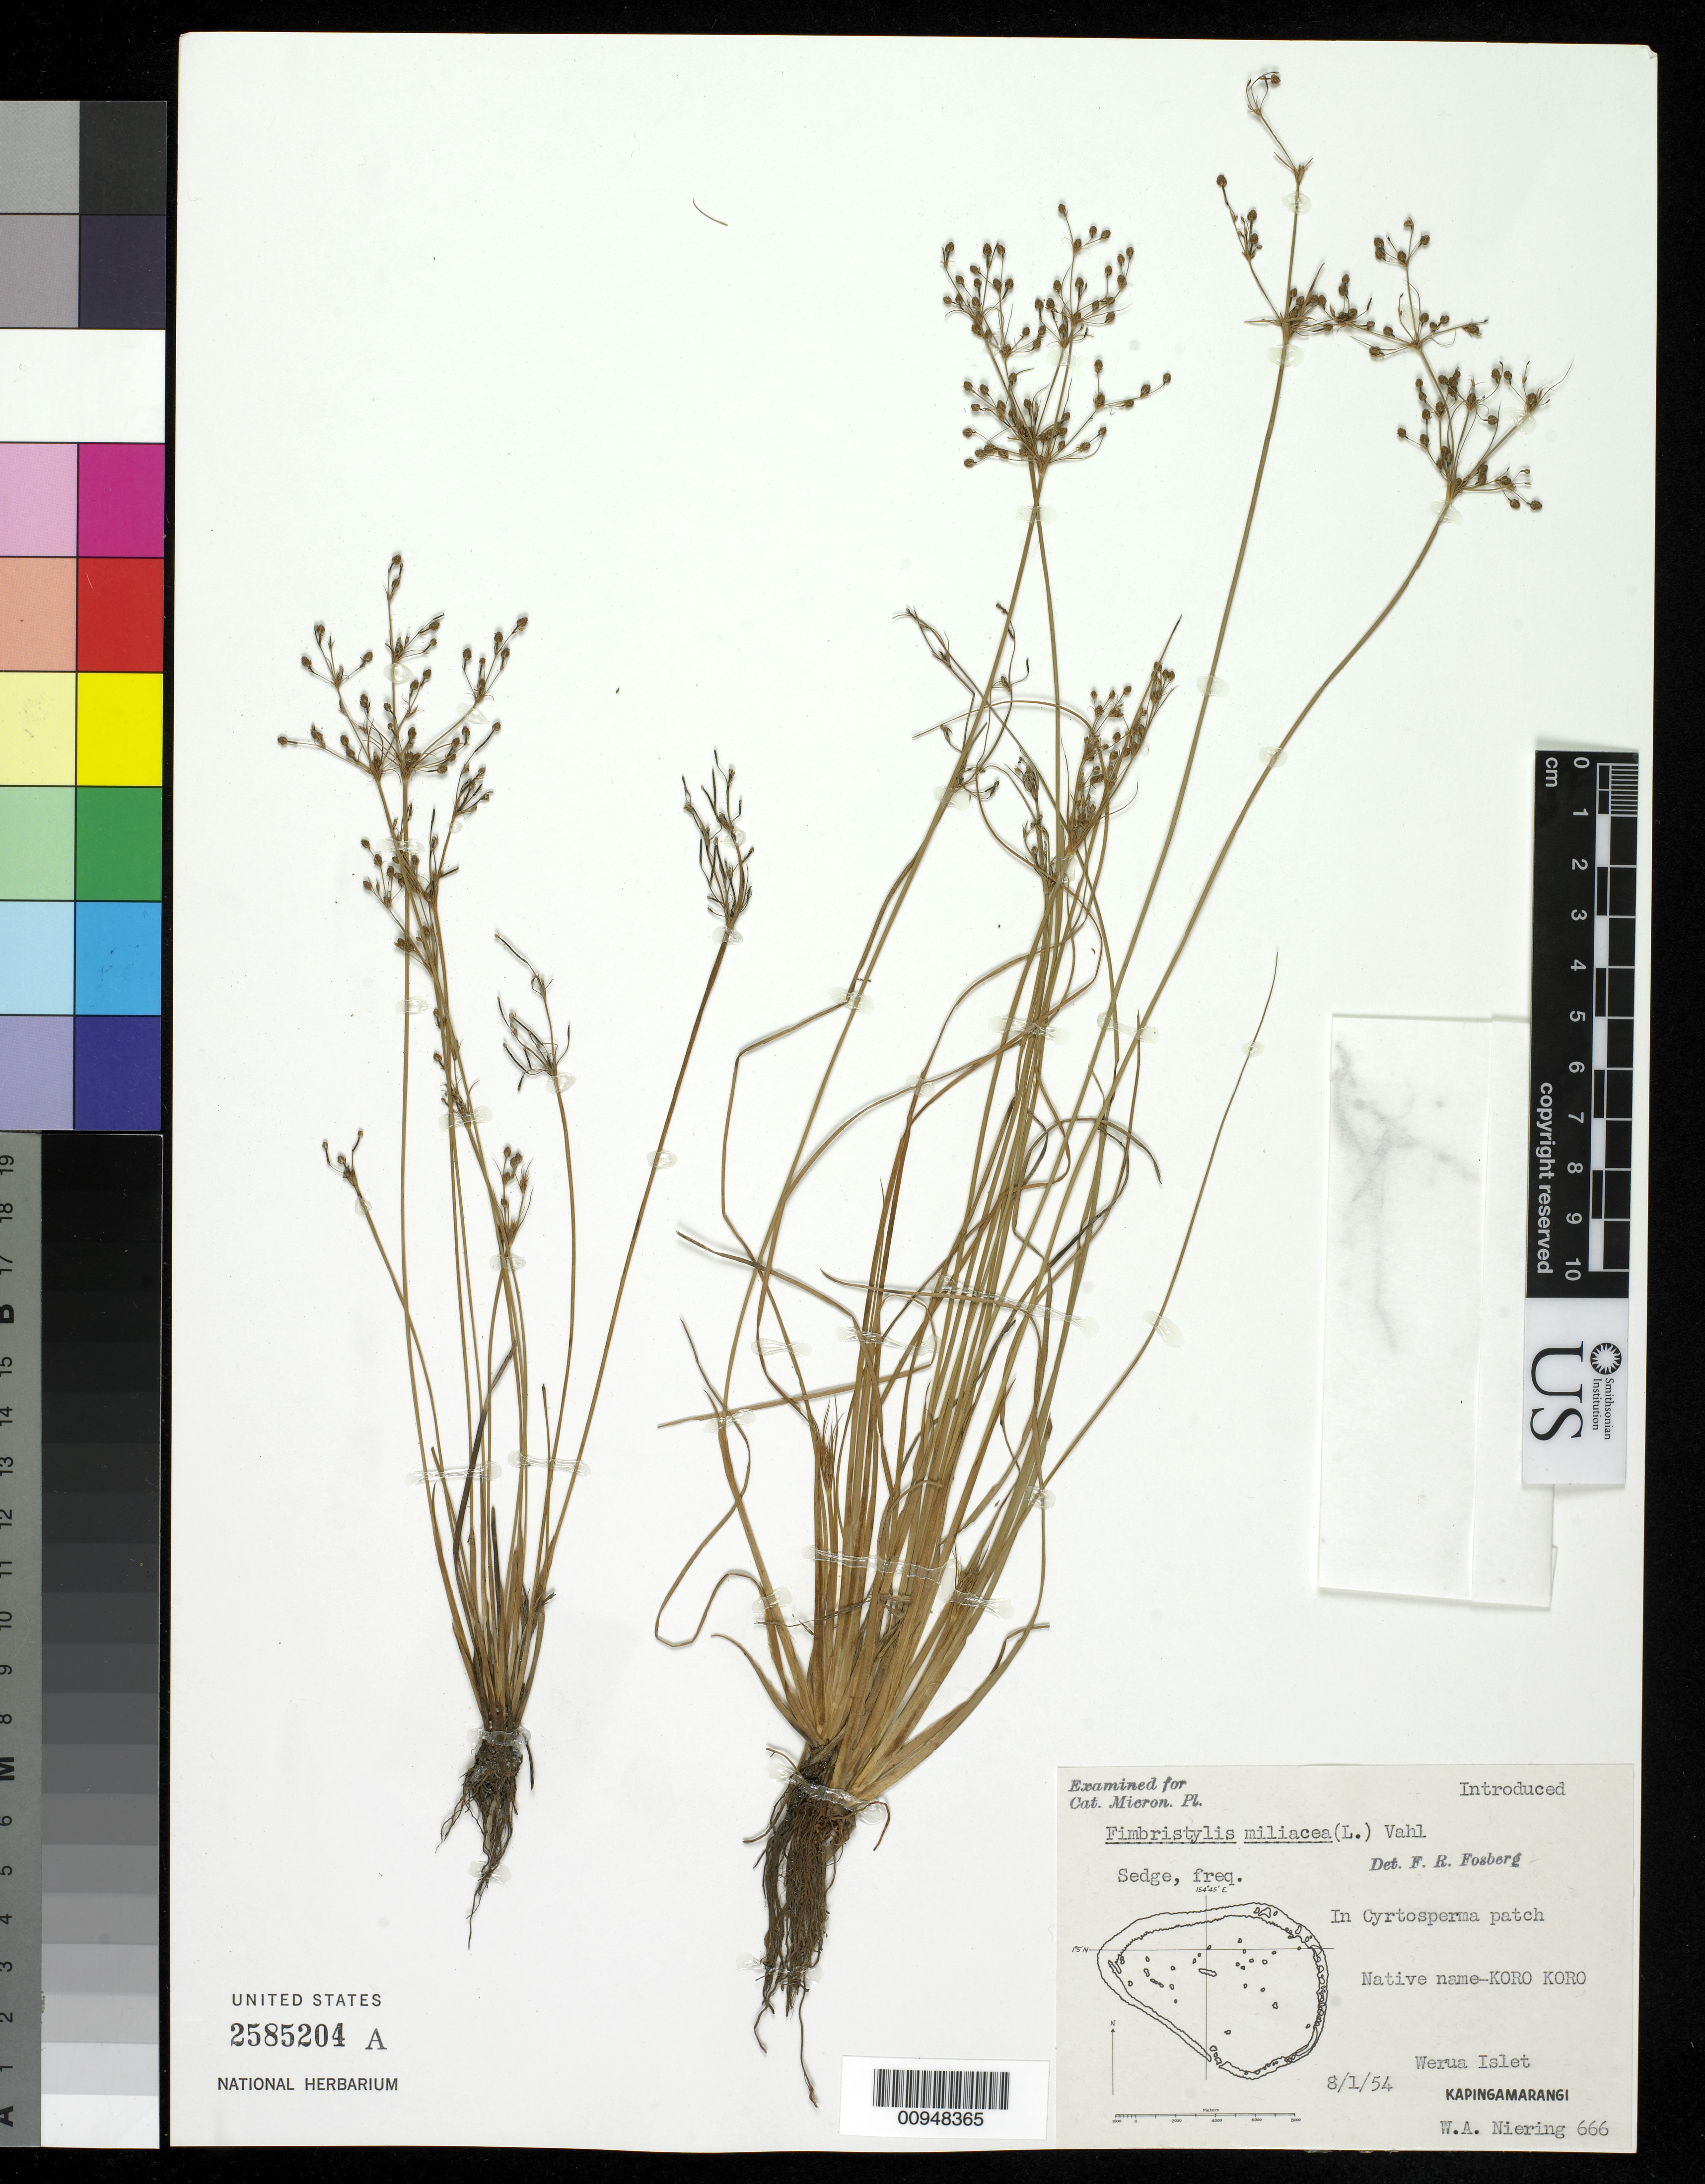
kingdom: Plantae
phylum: Tracheophyta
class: Liliopsida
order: Poales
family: Cyperaceae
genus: Fimbristylis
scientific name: Fimbristylis littoralis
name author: Gaudich.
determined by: Strong, M. T., (US), Smithsonian Institution - National Museum of Natural History (UNITED STATES)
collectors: W. Niering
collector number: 666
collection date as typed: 08 Jan 1954 or 01 Aug 1954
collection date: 1954-01-08 or 1954-08-01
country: Micronesia, Federated States of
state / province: Pohnpei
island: Kapingamarangi Atoll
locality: Werua Islet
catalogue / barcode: US 2585204A